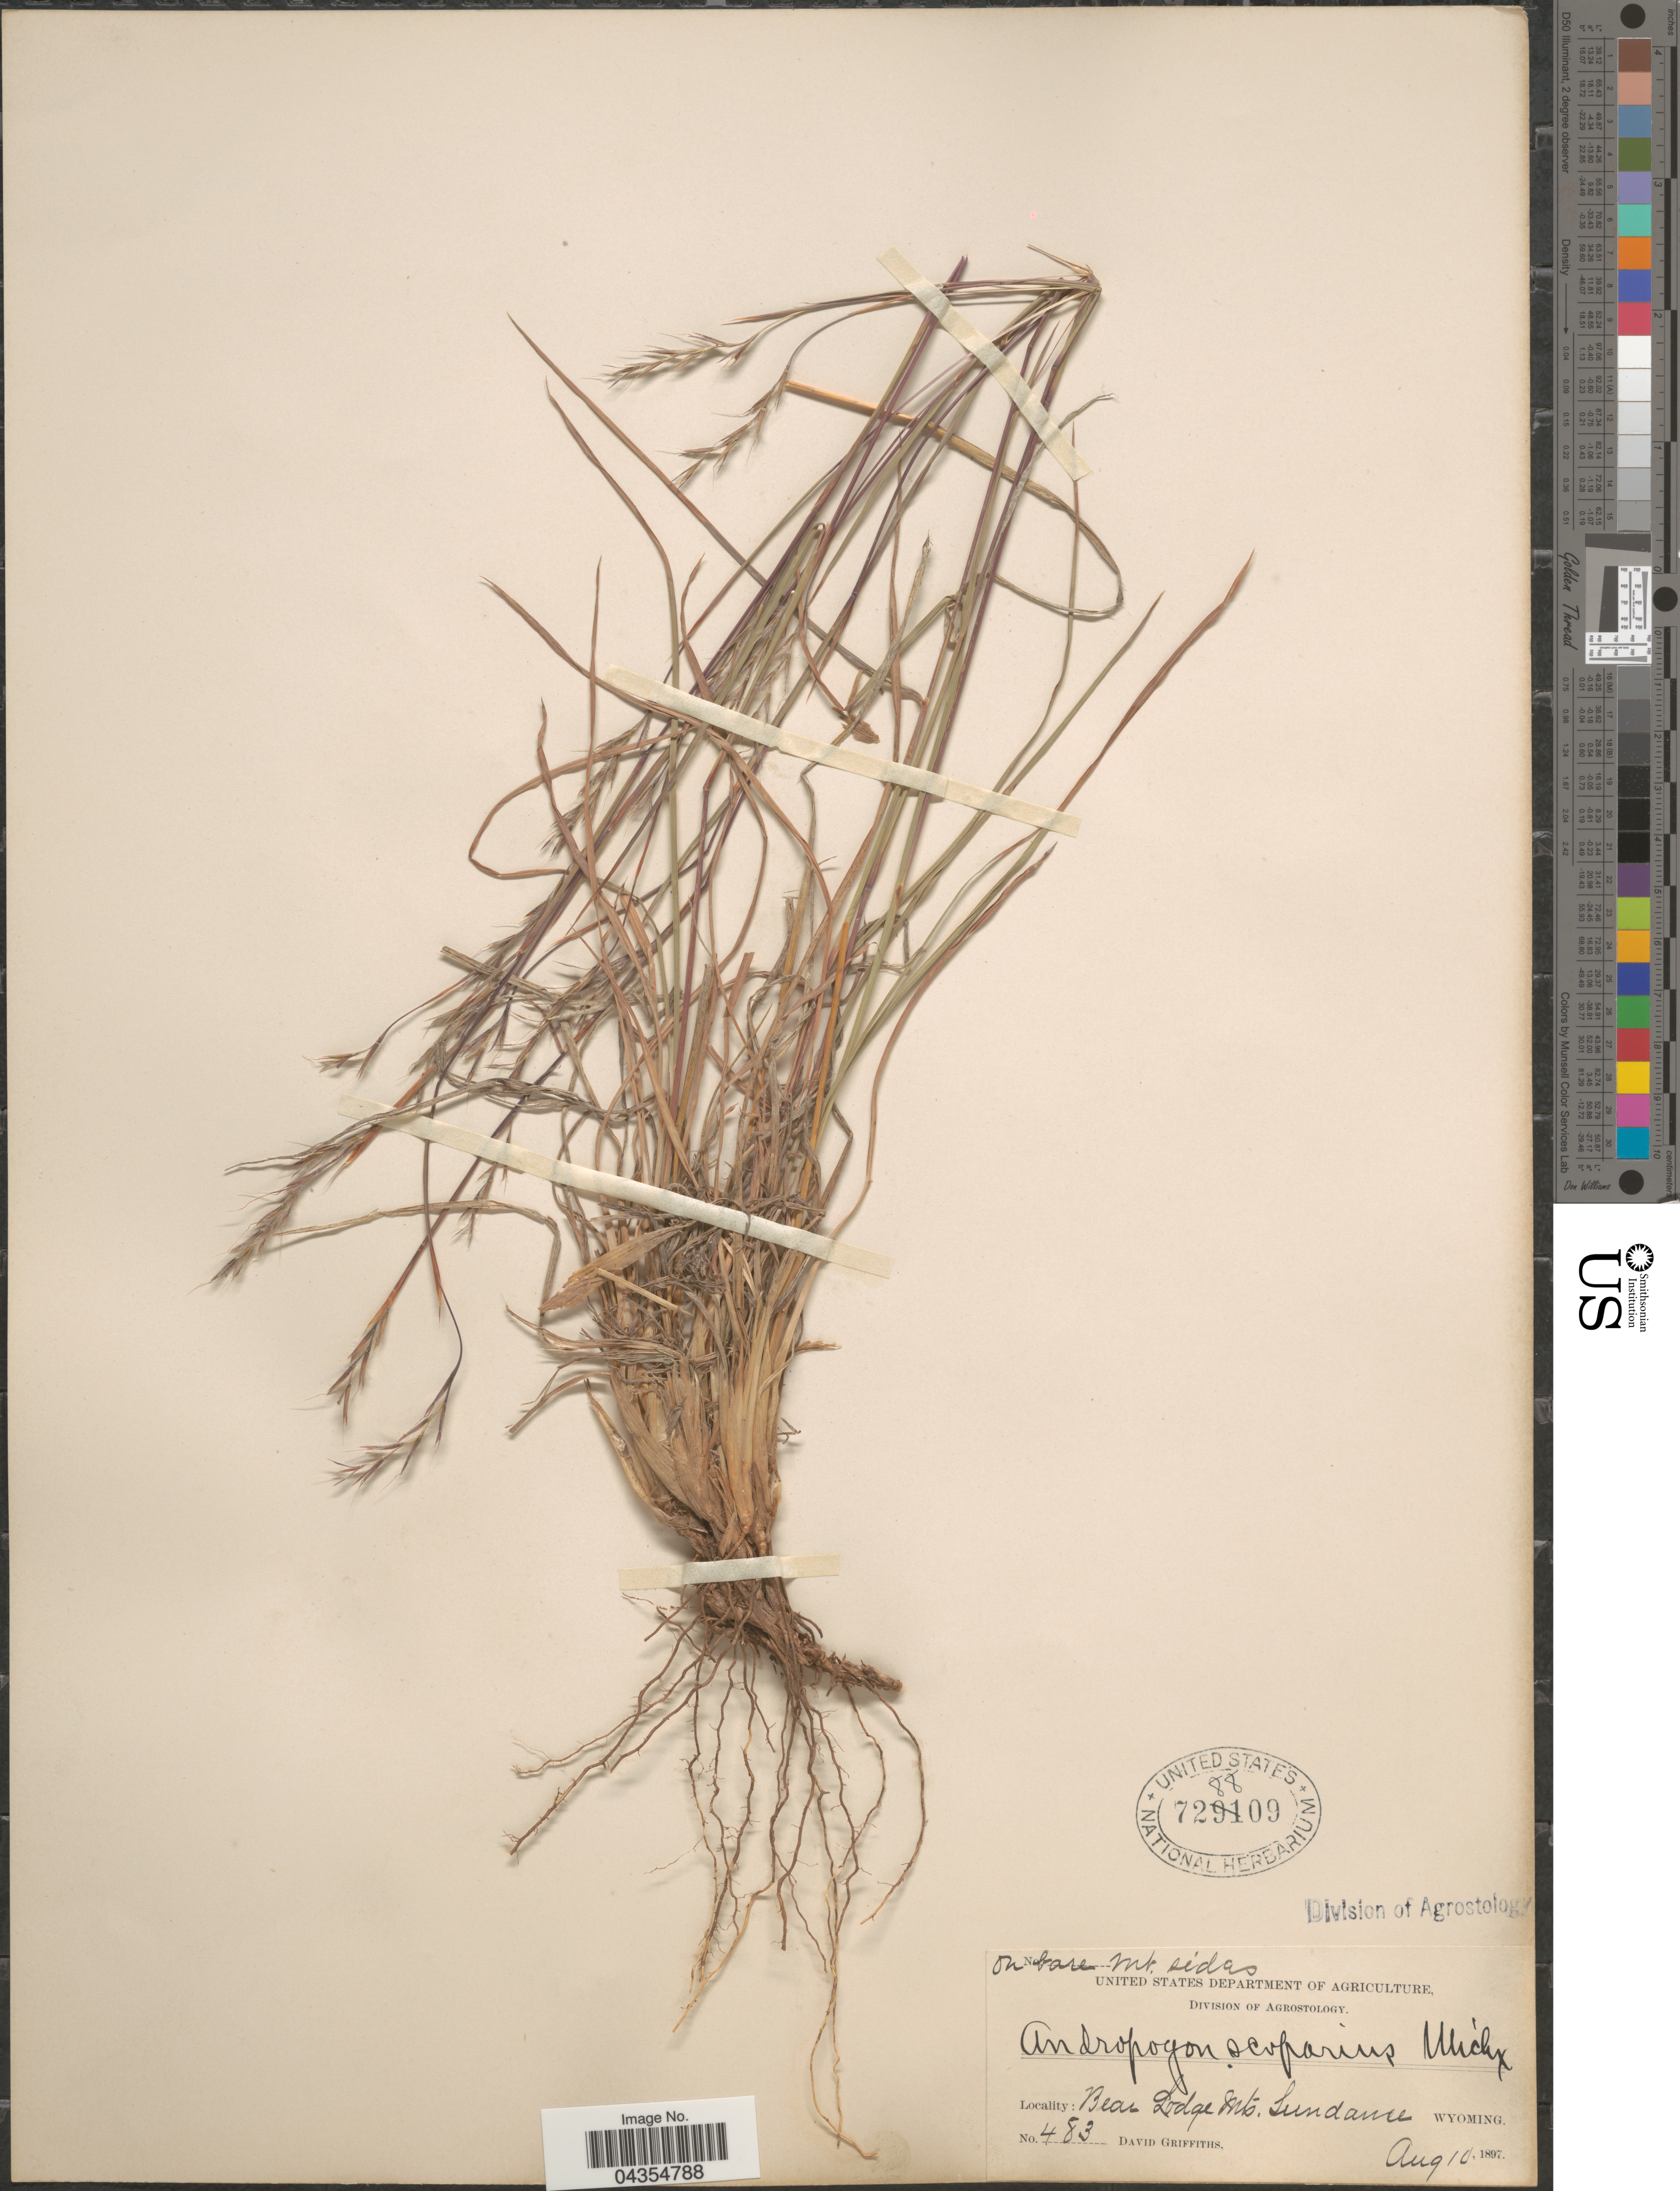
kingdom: Plantae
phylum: Tracheophyta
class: Liliopsida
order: Poales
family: Poaceae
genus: Schizachyrium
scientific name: Schizachyrium sanguineum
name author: (Retz.) Alston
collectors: D. Griffiths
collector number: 483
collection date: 1897-08-10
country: United States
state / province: Wyoming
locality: Bear Lodge Mts. Sundance.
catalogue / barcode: US 728809